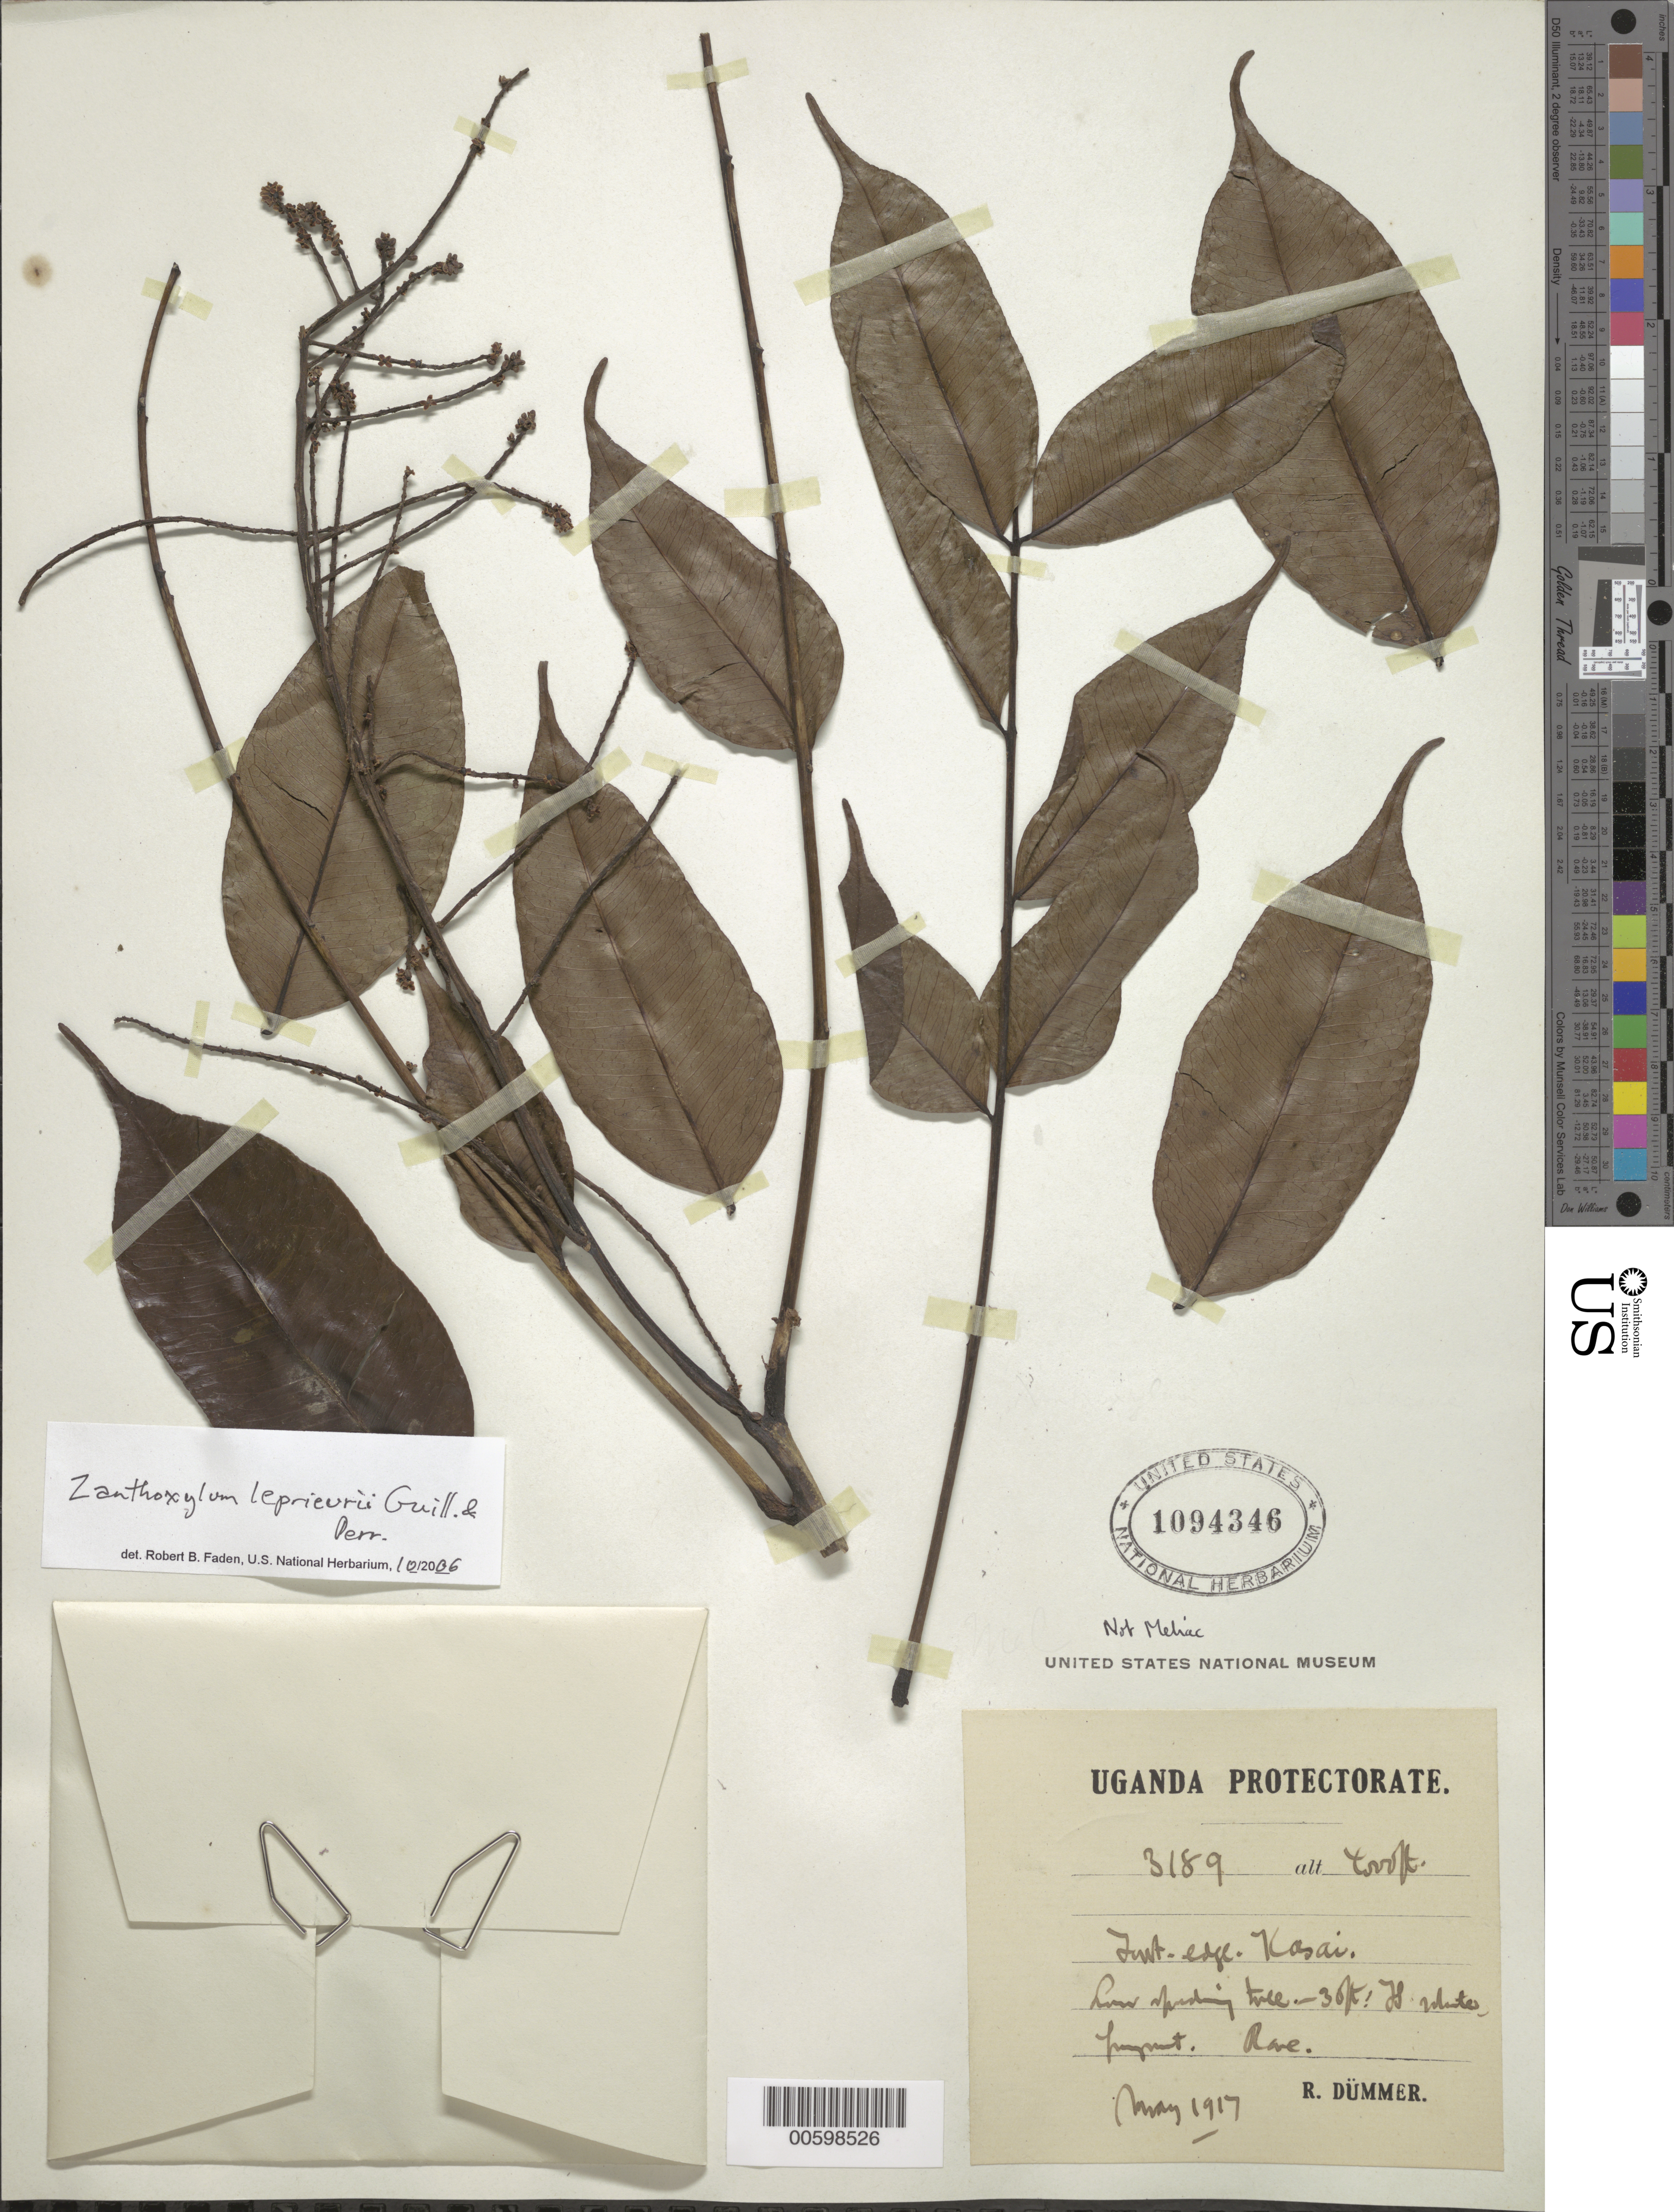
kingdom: Plantae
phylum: Tracheophyta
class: Magnoliopsida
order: Sapindales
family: Rutaceae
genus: Zanthoxylum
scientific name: Zanthoxylum leprieurii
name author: Guill. & Perr.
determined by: Faden, Robert B., (US), Smithsonian Institution - National Museum of Natural History (UNITED STATES)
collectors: E. A. Mearns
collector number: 3189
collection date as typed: May 1897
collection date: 1897-05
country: Uganda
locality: Just edge of Kasai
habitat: Low spreading tree, 30f. Rare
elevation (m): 1219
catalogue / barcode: US 1094346